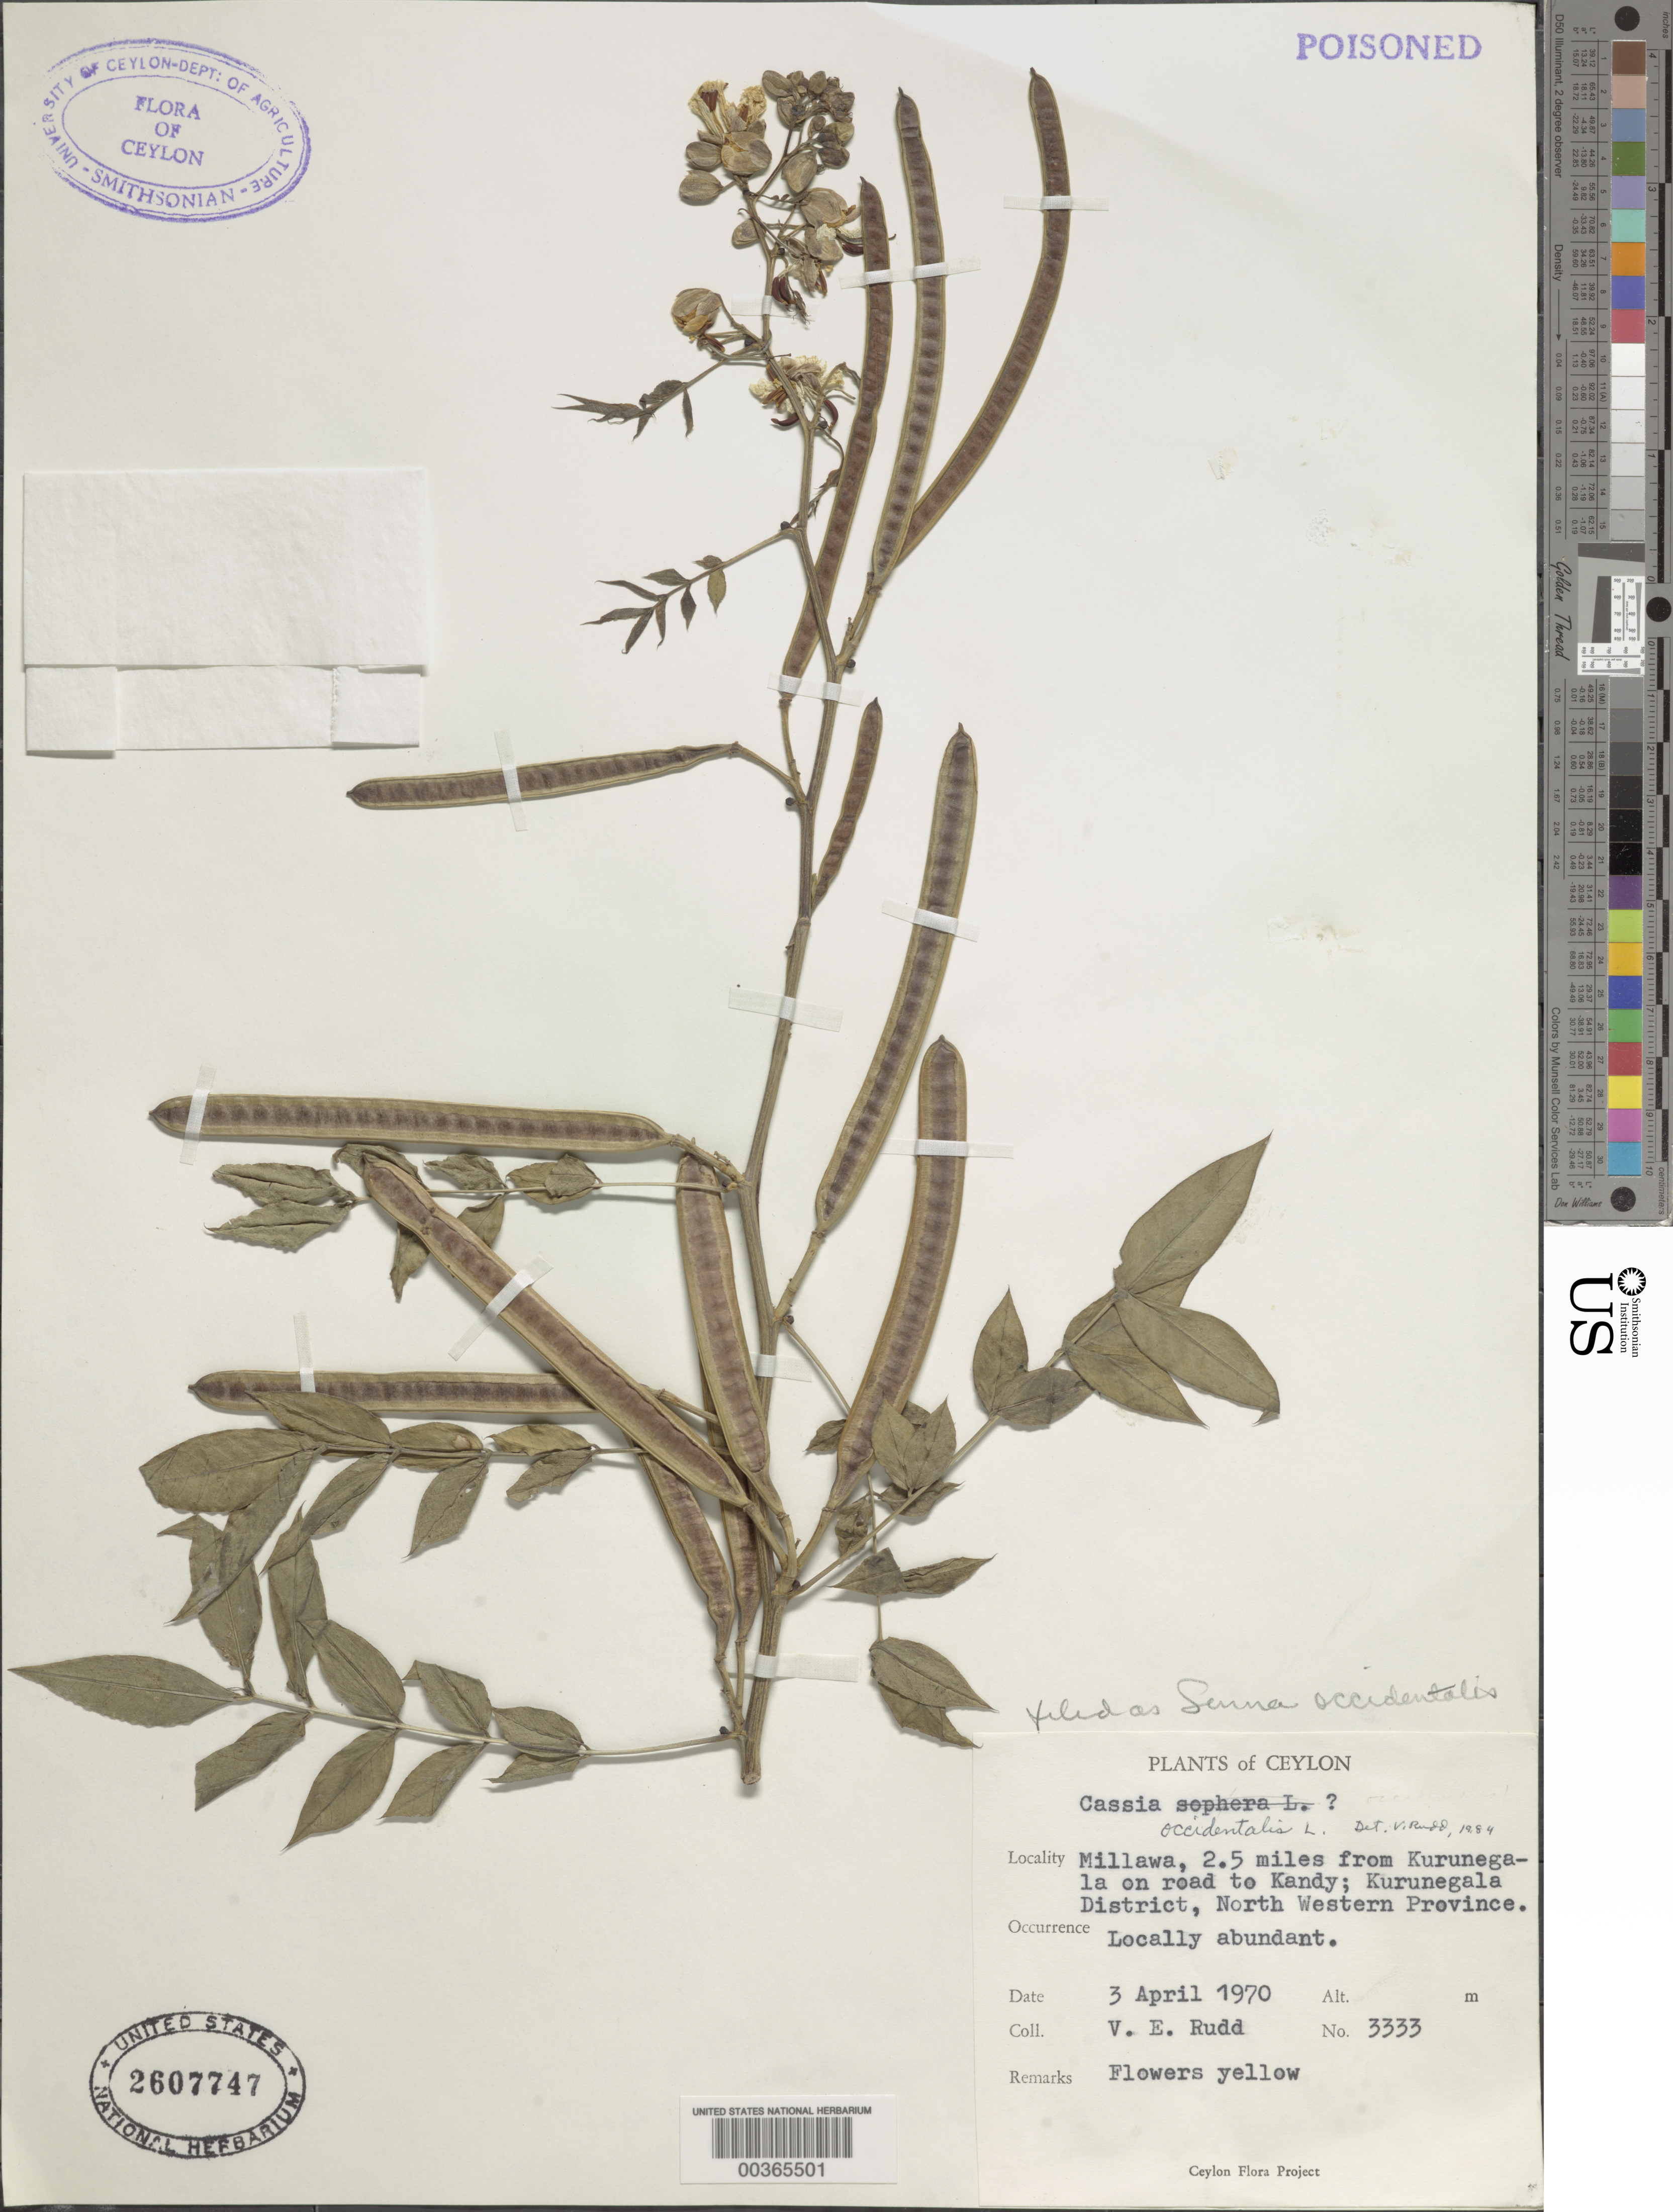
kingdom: Plantae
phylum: Tracheophyta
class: Magnoliopsida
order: Fabales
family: Fabaceae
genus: Senna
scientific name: Senna occidentalis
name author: (L.) Link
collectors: V. E. Rudd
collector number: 3333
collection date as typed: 03 Apr 1970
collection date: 1970-04-03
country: Sri Lanka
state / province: North Western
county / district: Kurunegala Dist.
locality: Millawa, 2.5 mi from kurunegala on road to kandy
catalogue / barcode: US 2607747